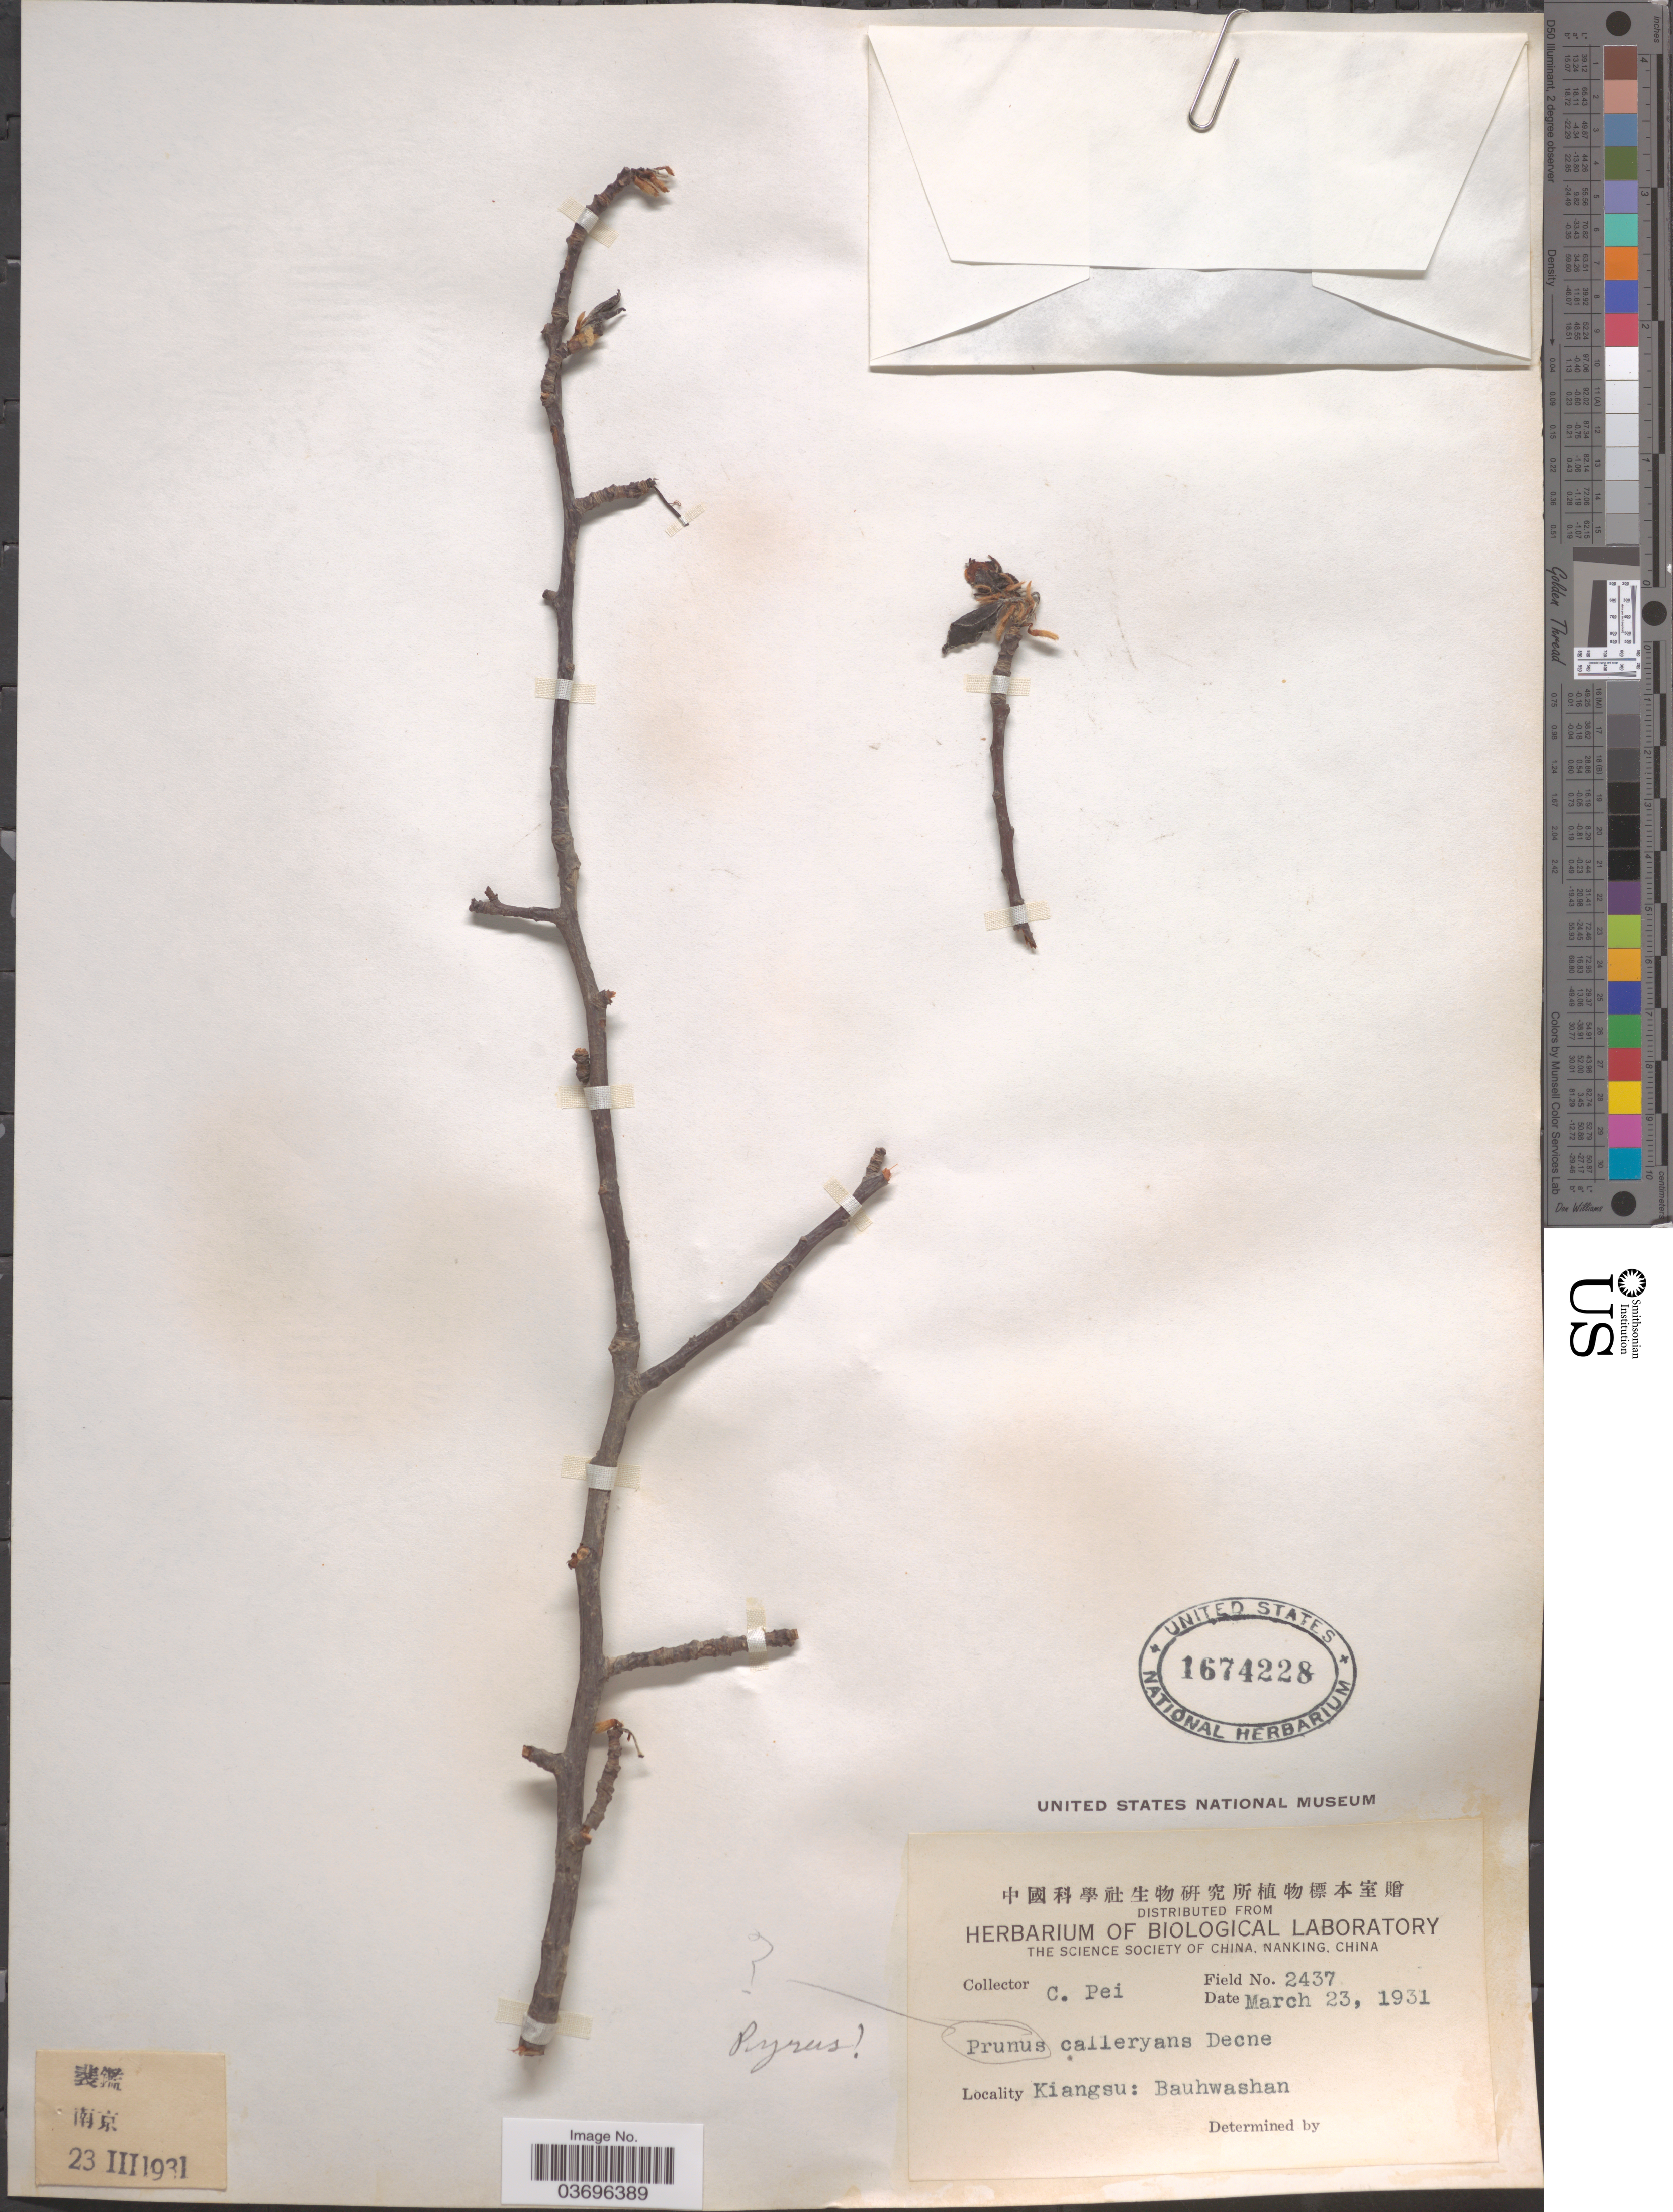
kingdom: Plantae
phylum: Tracheophyta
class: Magnoliopsida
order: Rosales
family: Rosaceae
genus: Pyrus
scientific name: Pyrus calleryana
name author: Decne.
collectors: C. P'ei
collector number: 2437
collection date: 1931-03-23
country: China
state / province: Jiangsu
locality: Kiangsu: Bauhwashan.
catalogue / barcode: US 1674228